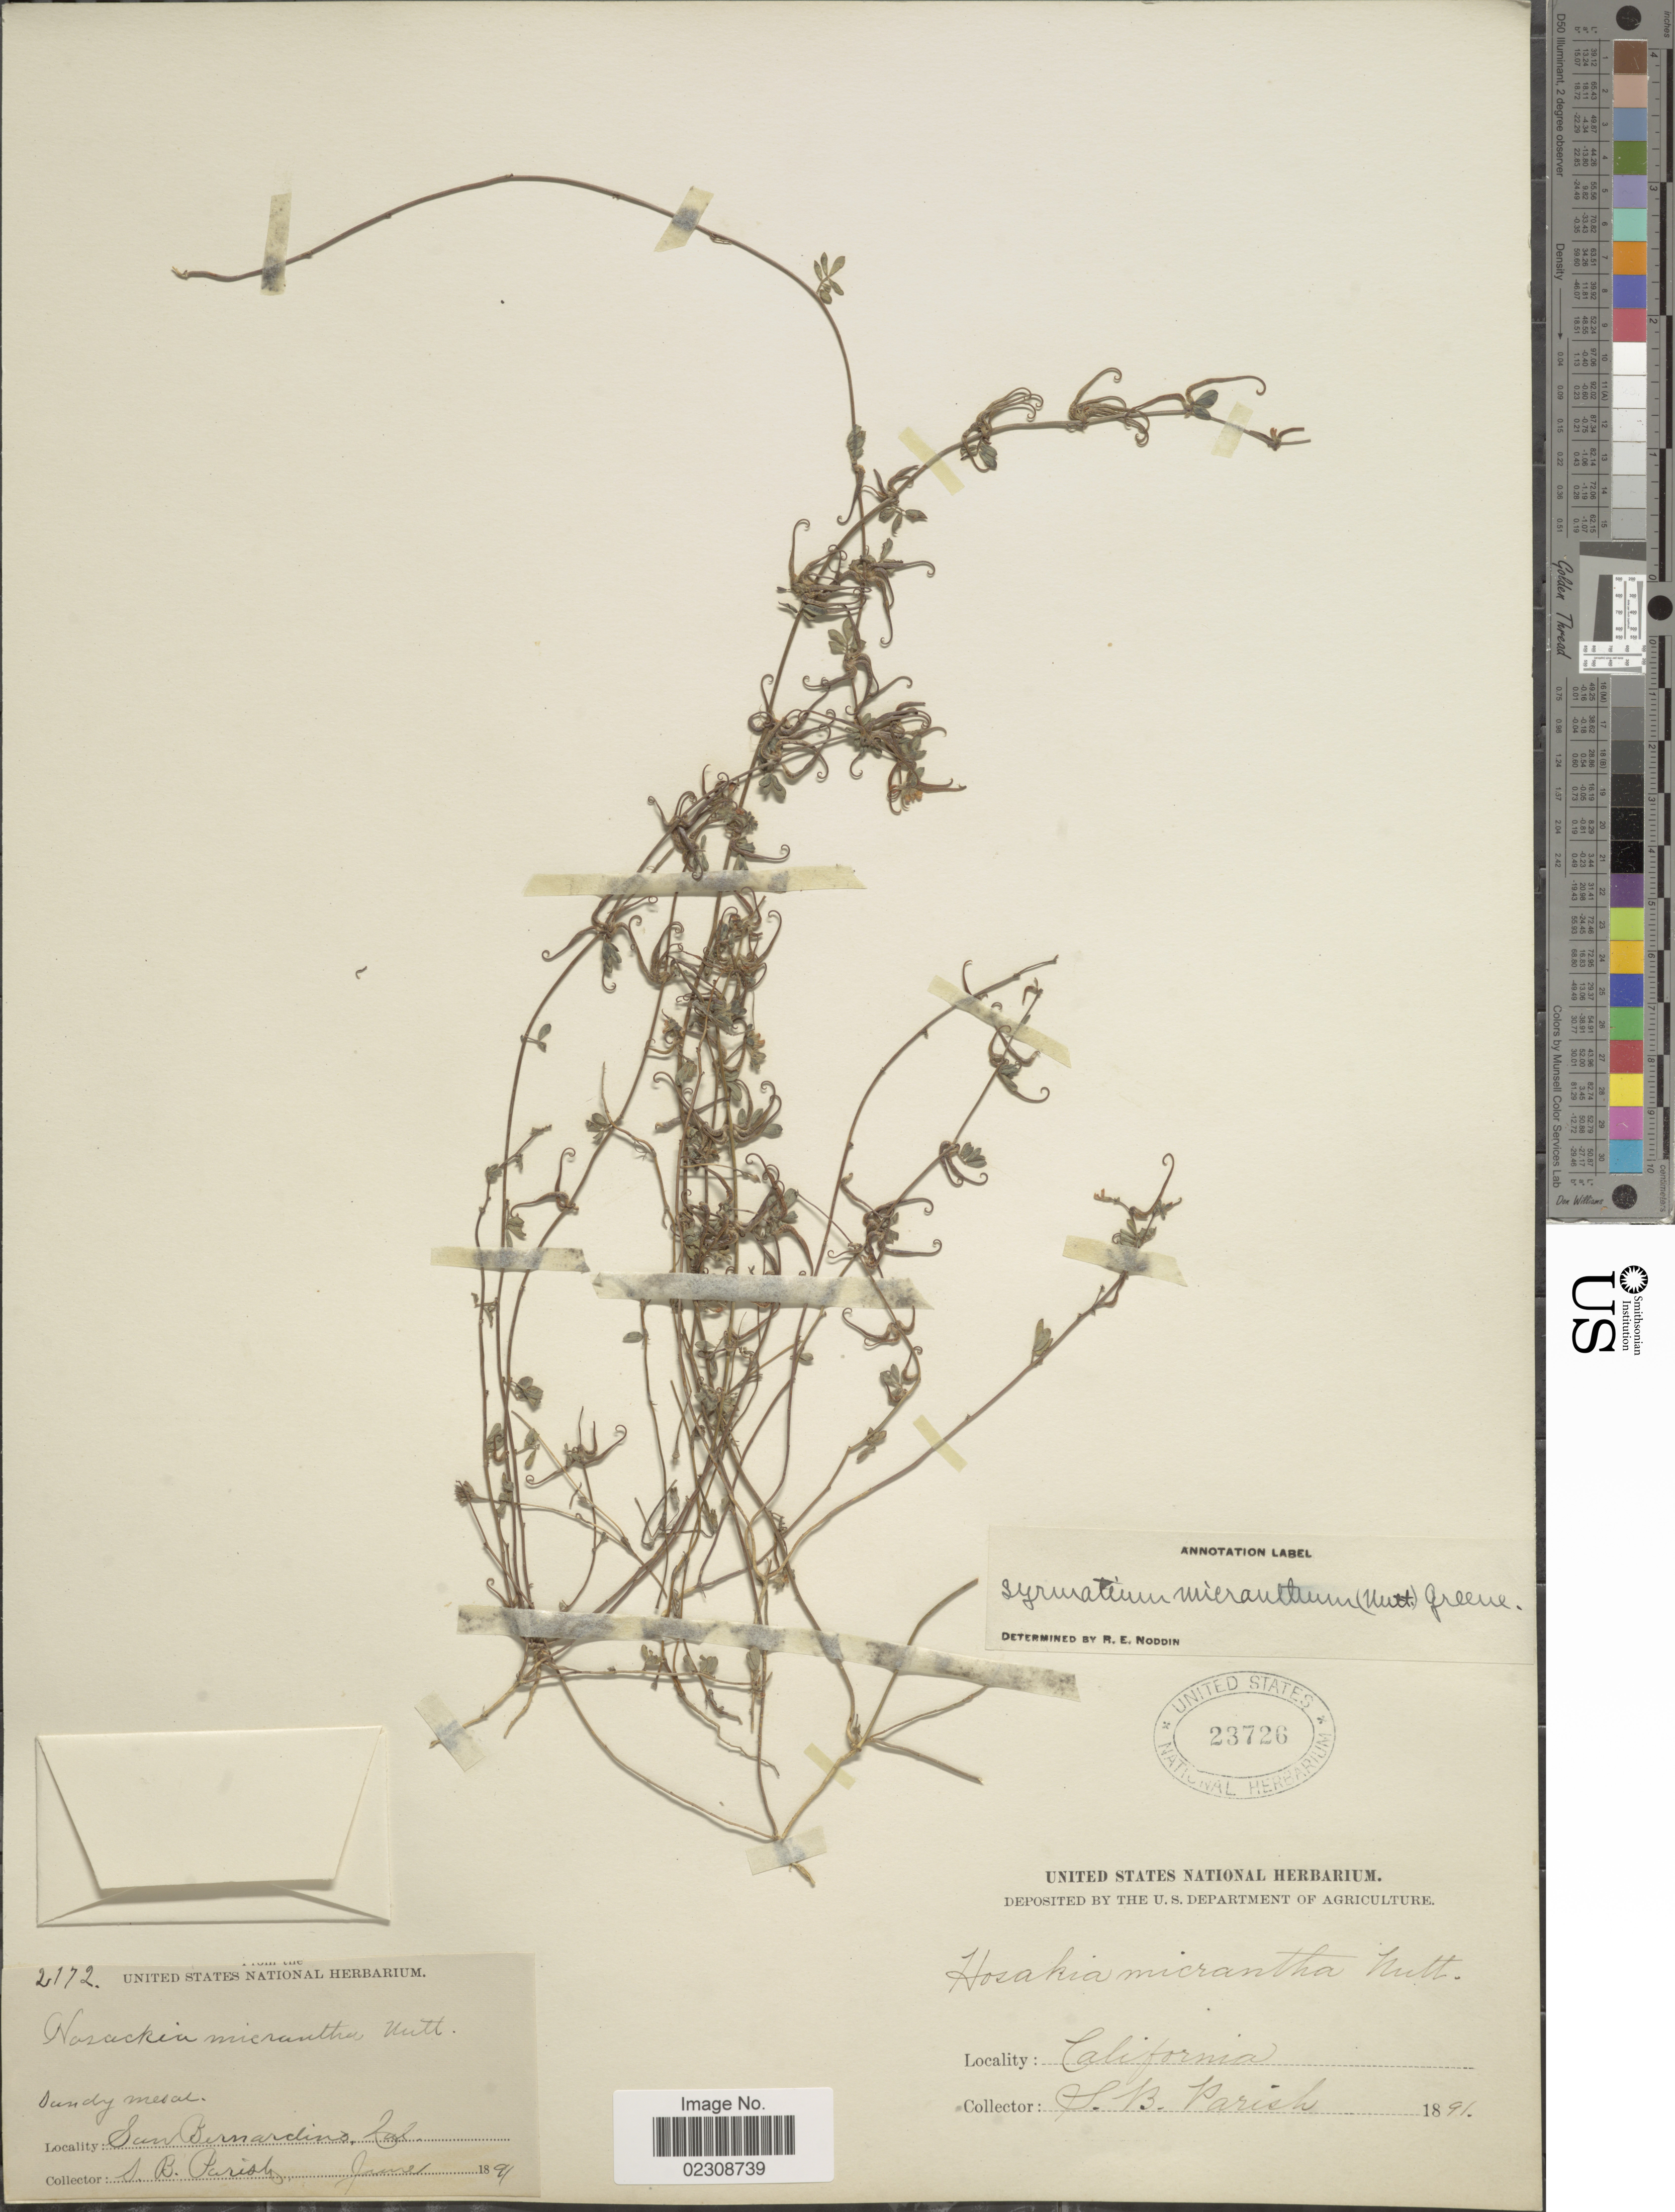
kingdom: Plantae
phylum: Tracheophyta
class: Magnoliopsida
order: Fabales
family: Fabaceae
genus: Syrmatium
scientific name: Syrmatium micranthum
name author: (Torr. & A. Gray) Greene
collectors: S. B. Parish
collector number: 2172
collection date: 1891-06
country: United States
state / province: California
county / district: San Bernardino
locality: San Bernardino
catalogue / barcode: US 23726